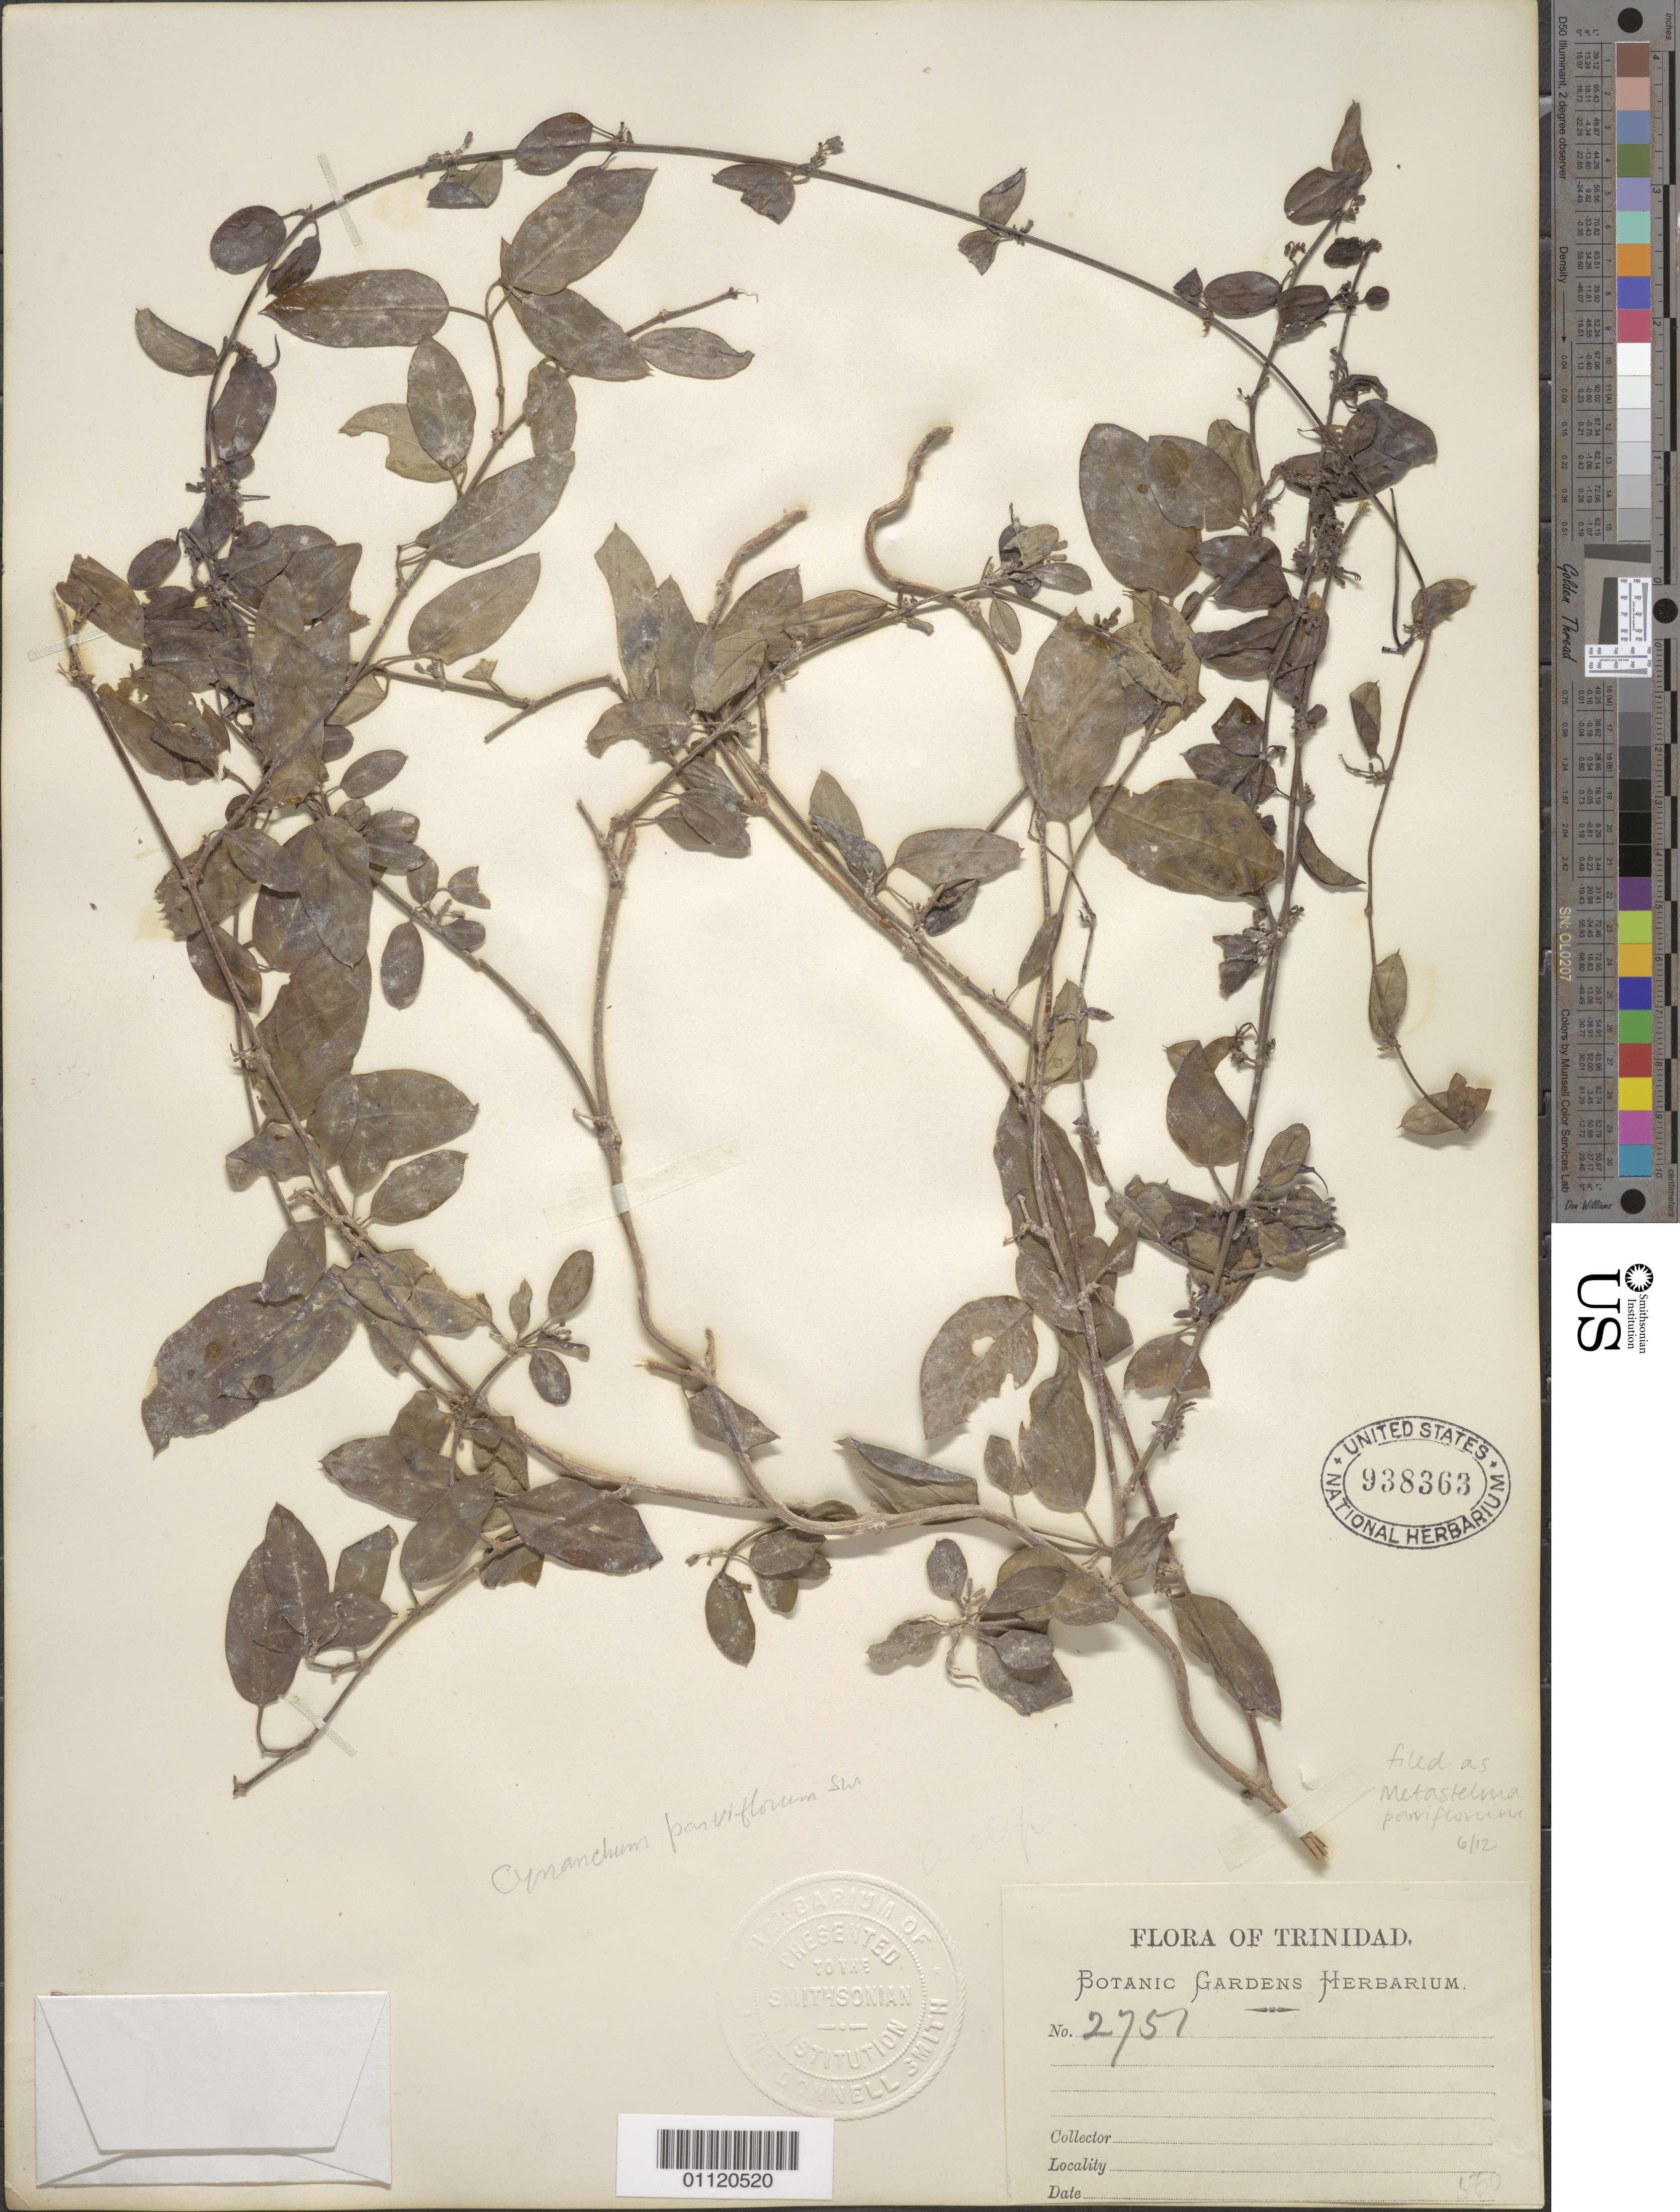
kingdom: Plantae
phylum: Tracheophyta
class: Magnoliopsida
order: Gentianales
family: Apocynaceae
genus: Metastelma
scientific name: Metastelma parviflorum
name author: (Sw.) Schult.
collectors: Botanic Gardens Herbarium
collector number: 2751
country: Trinidad and Tobago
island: Trinidad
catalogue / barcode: US 938363